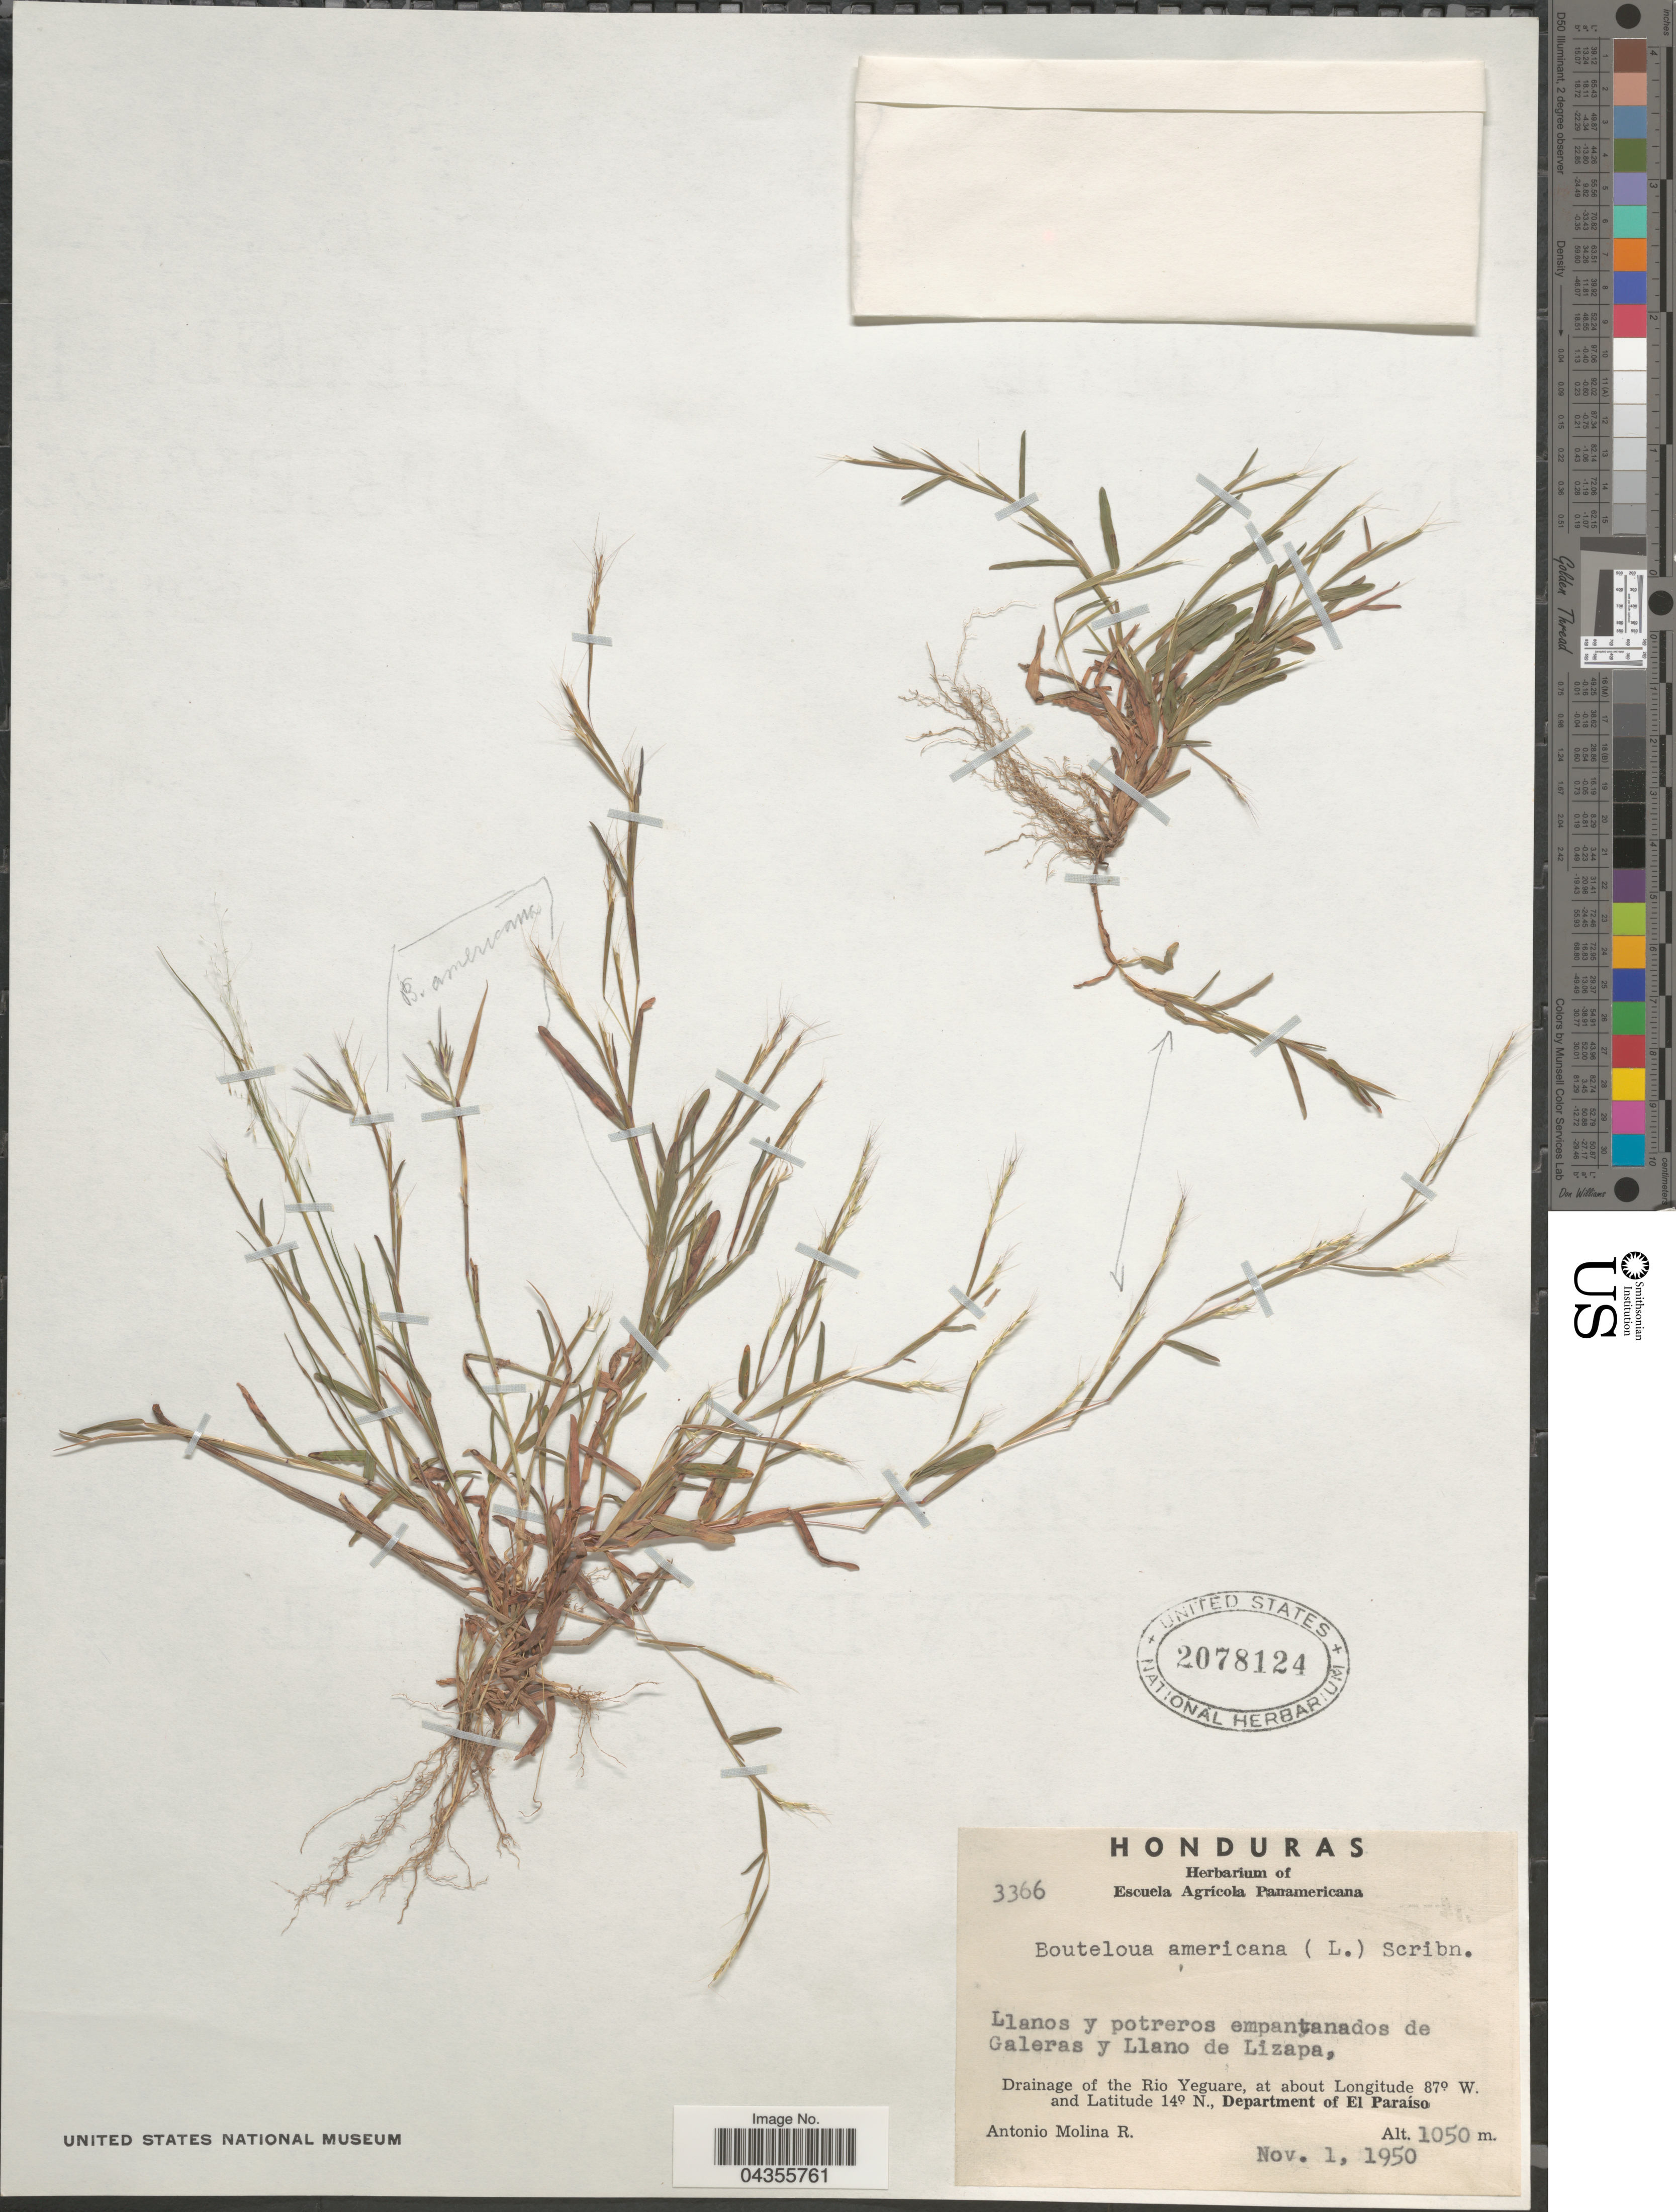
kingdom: Plantae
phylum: Tracheophyta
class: Liliopsida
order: Poales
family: Poaceae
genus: Schizachyrium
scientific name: Schizachyrium brevifolium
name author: (Sw.) Nees ex Büse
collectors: A. Molina R.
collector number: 3366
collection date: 1950-11-01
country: Honduras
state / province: El Paraiso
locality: Llanos y potreros empantanados de Galeras y Llano de Lizapa, Drainage of the Rio Yeguare, Department of El Paraíso.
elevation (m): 1050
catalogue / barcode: US 2078124